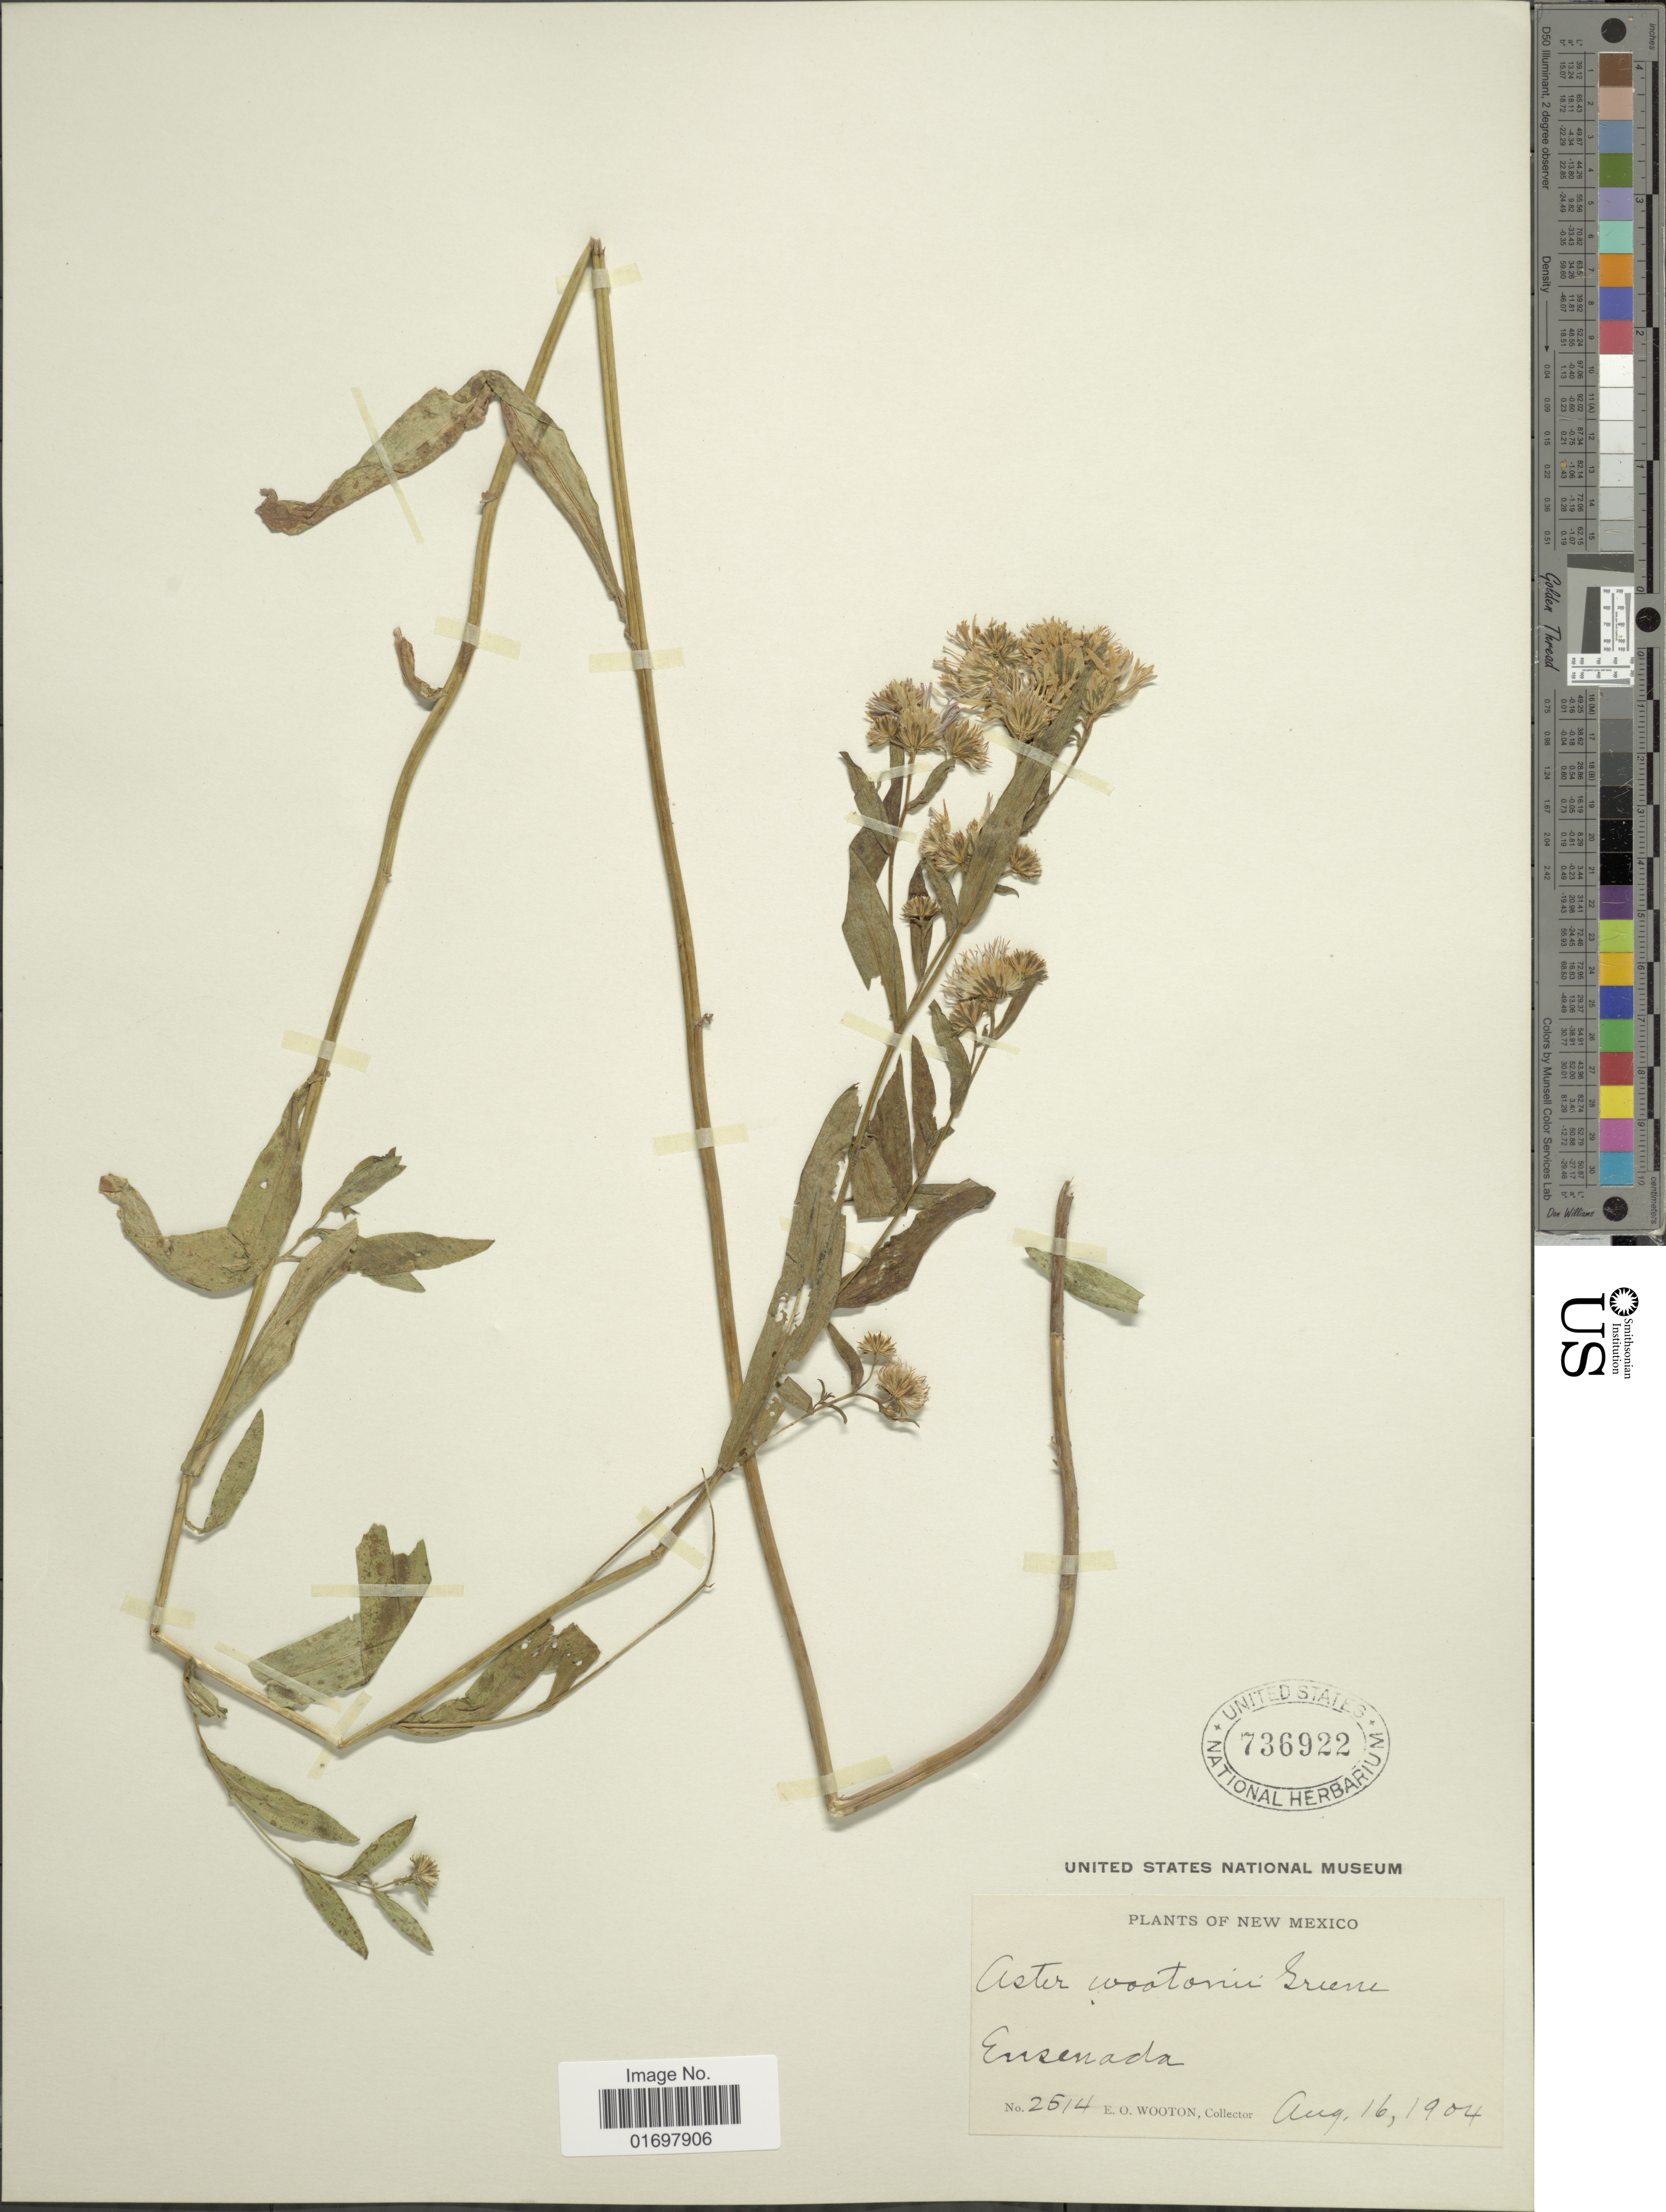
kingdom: Plantae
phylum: Tracheophyta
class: Magnoliopsida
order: Asterales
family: Asteraceae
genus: Symphyotrichum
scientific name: Symphyotrichum lanceolatum var. hesperium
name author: (A. Gray) G.L. Nesom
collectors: E. O. Wooton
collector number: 2514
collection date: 1904-08-16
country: United States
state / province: New Mexico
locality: Ensenada.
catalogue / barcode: US 736922